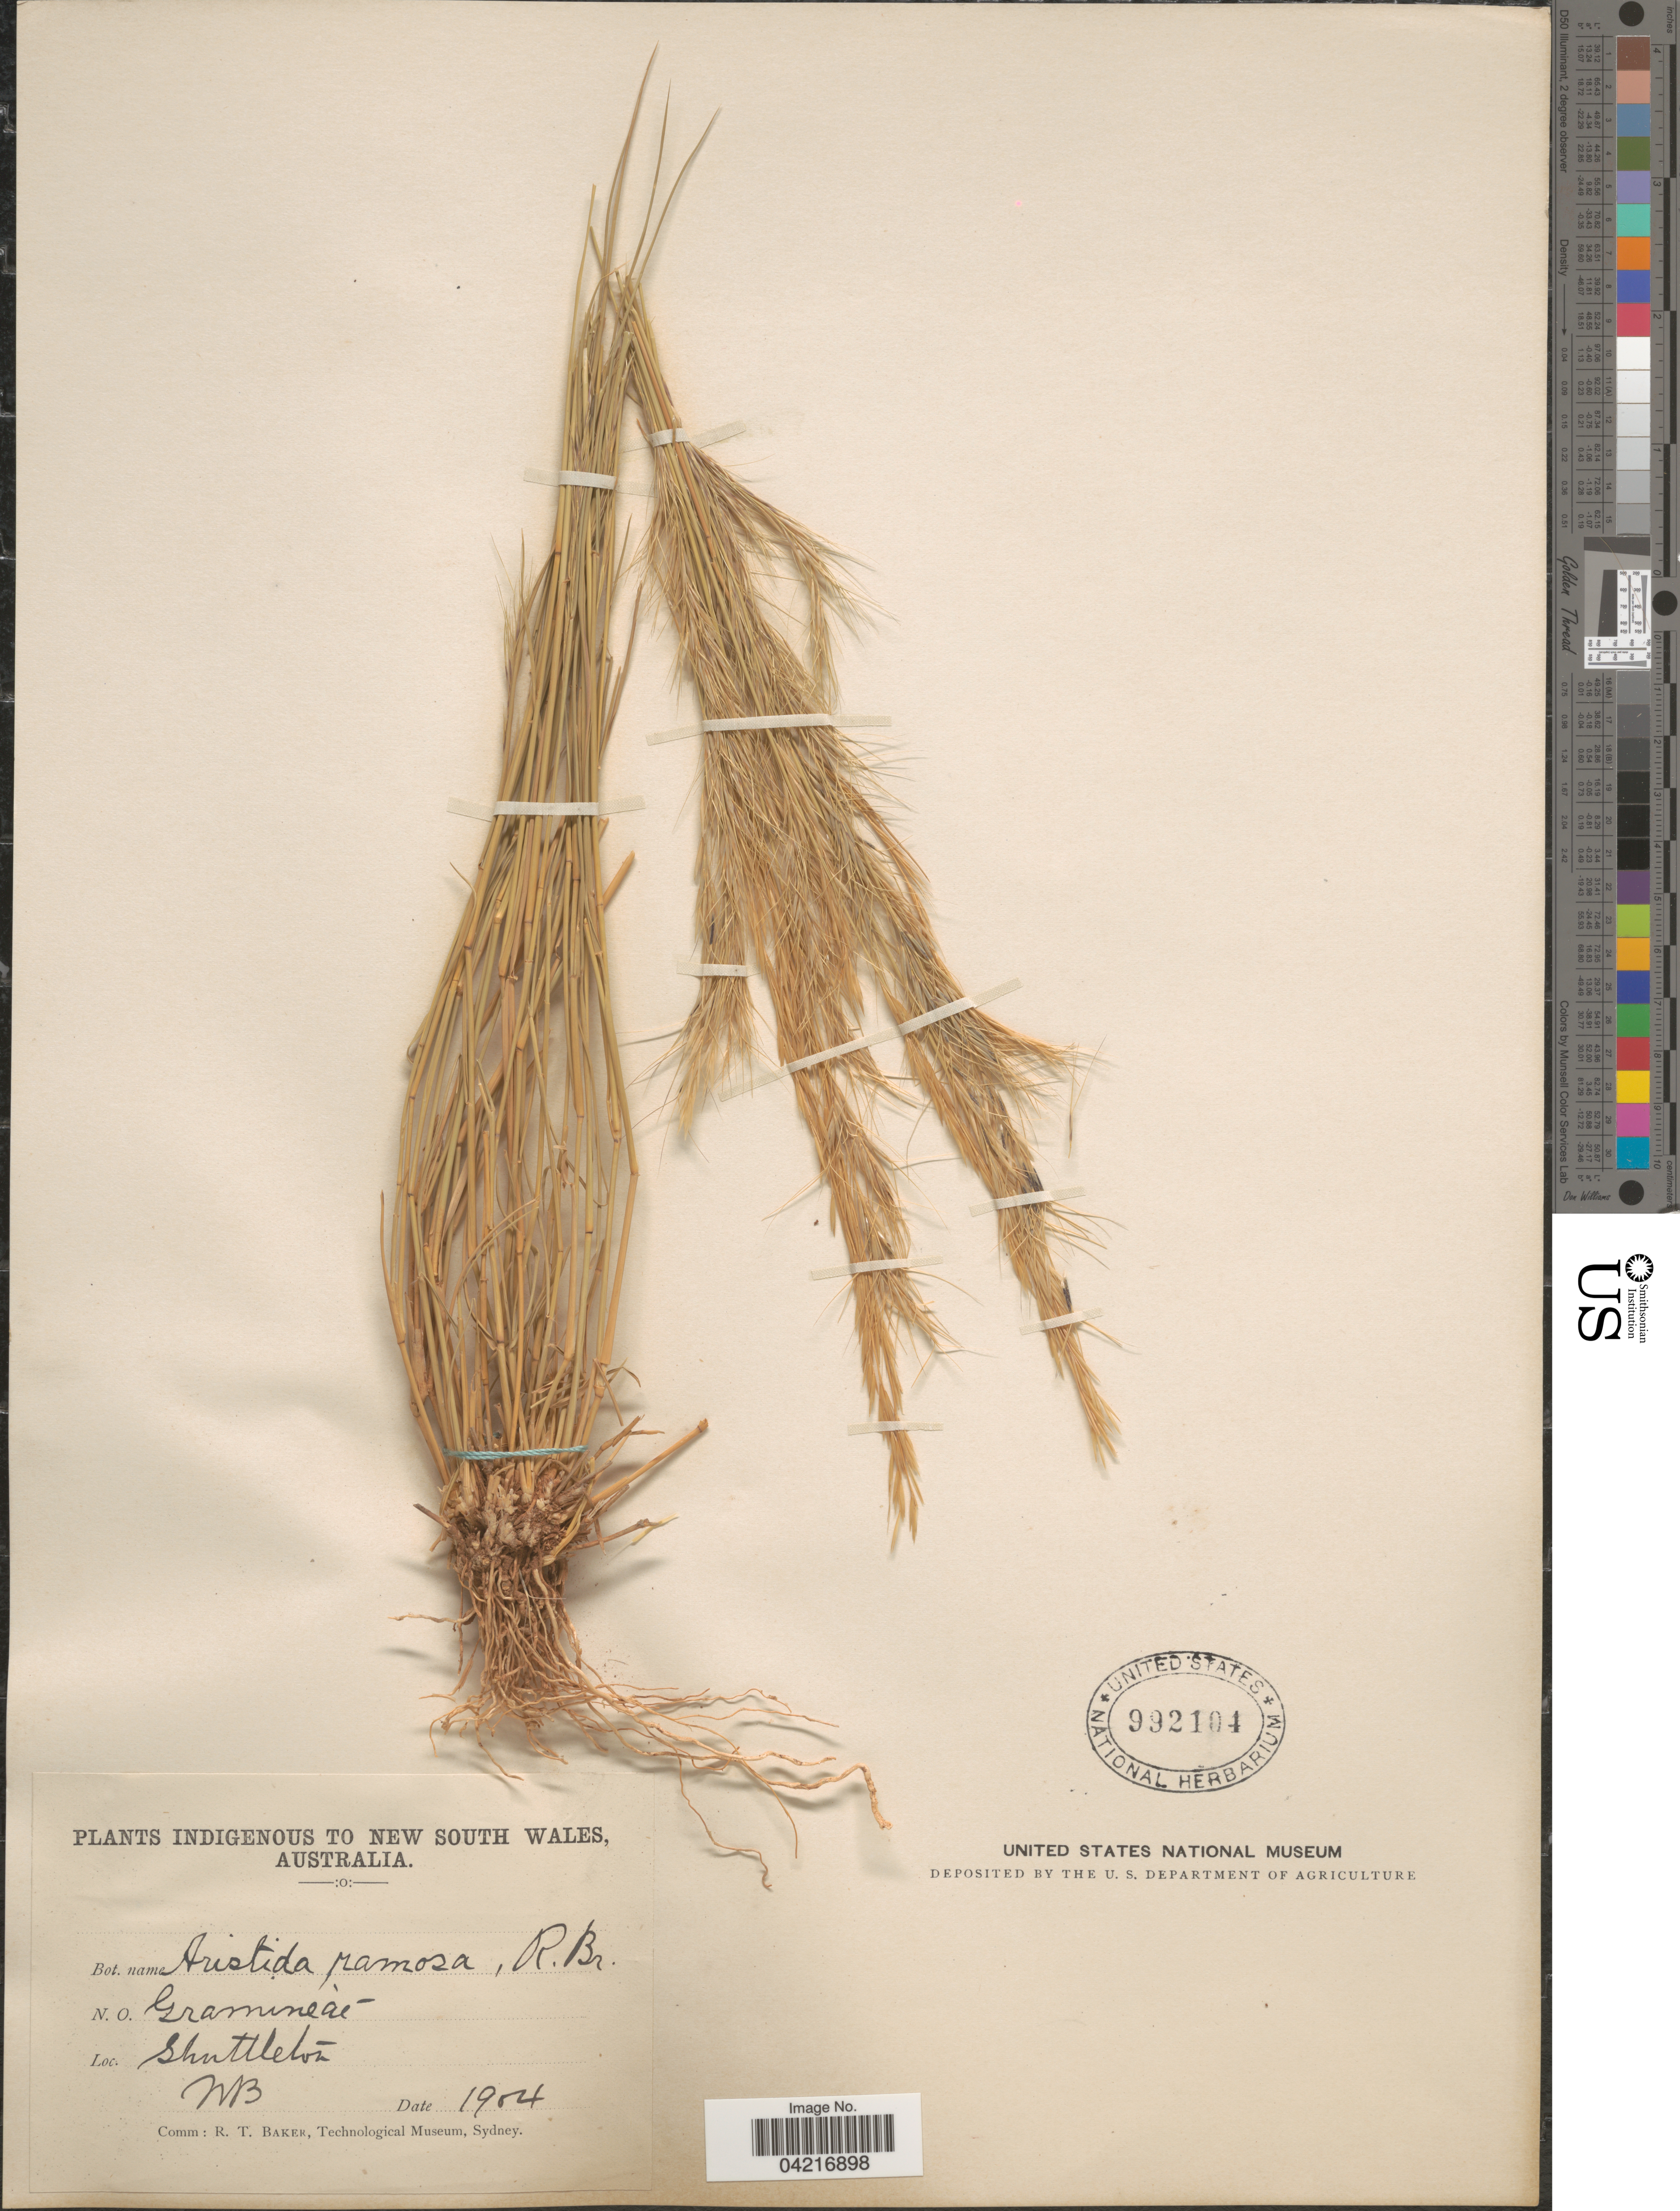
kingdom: Plantae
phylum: Tracheophyta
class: Liliopsida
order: Poales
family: Poaceae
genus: Aristida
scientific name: Aristida ramosa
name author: R. Br.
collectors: W. B.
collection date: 1904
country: Australia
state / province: New South Wales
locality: Shuttleton.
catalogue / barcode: US 992104